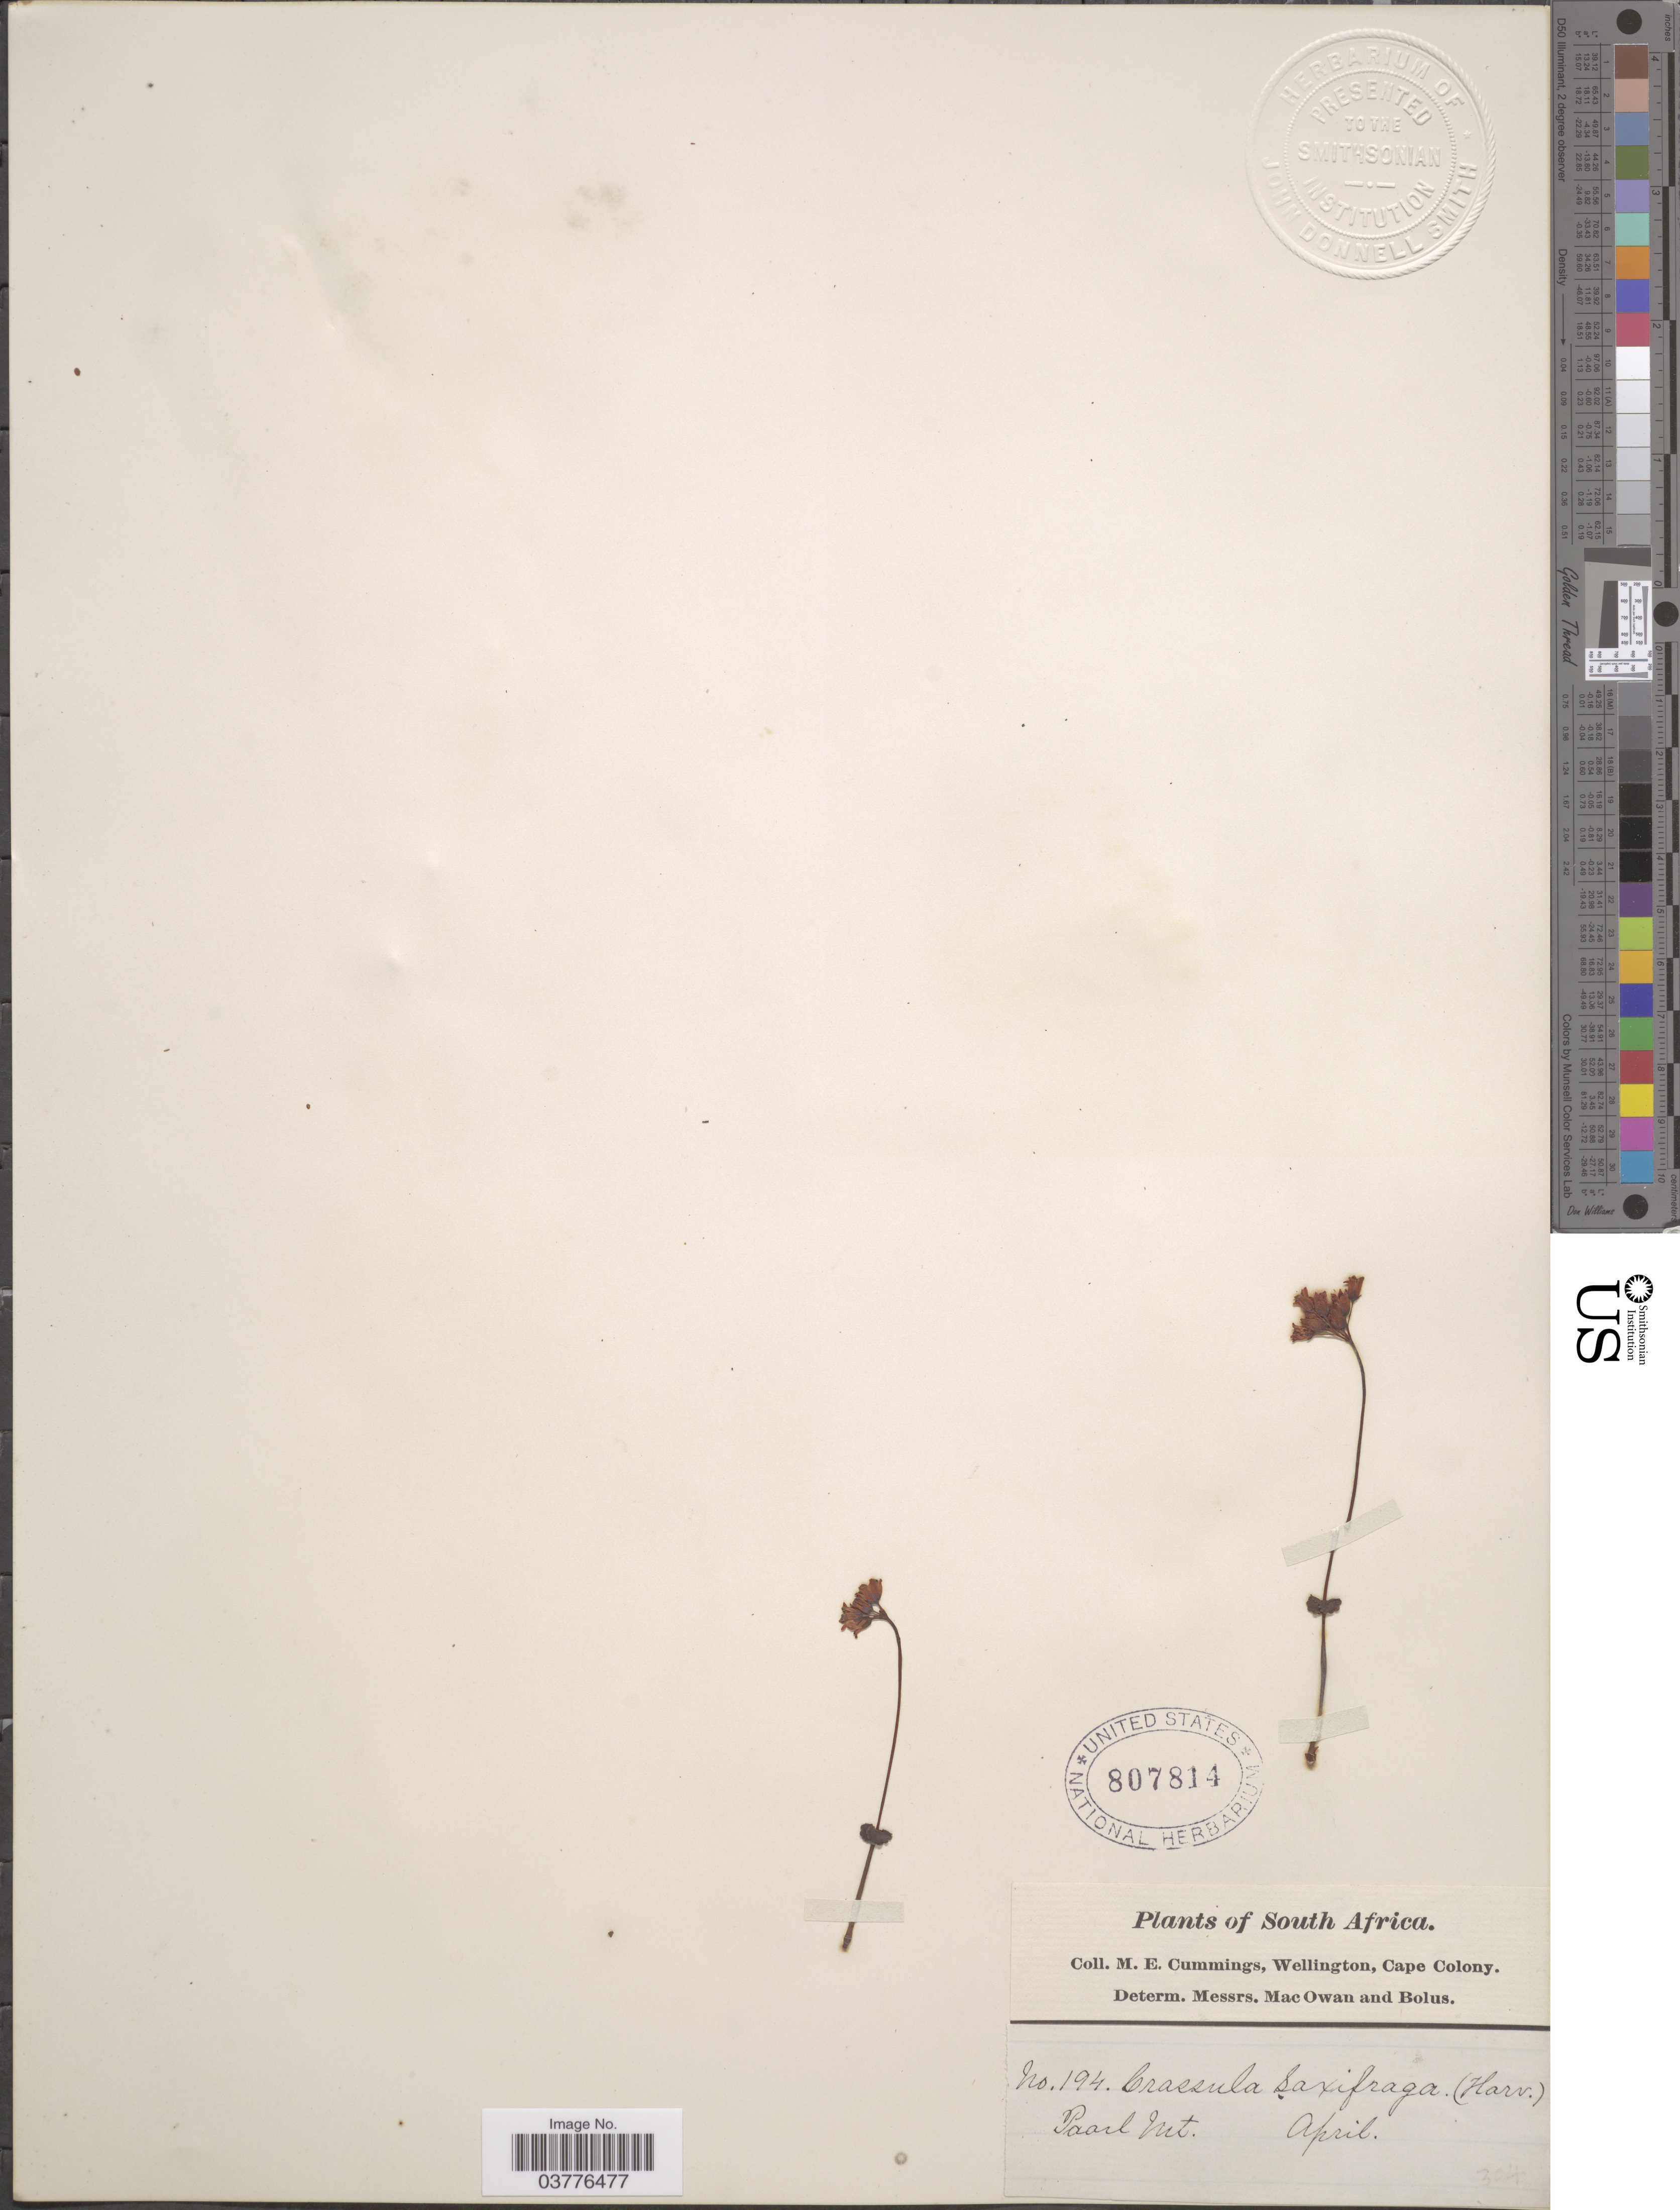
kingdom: Plantae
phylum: Tracheophyta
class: Magnoliopsida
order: Saxifragales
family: Crassulaceae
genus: Crassula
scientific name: Crassula saxifraga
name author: Harv.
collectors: M. E. Cummings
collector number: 194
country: South Africa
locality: Paarl Mt.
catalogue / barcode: US 807814